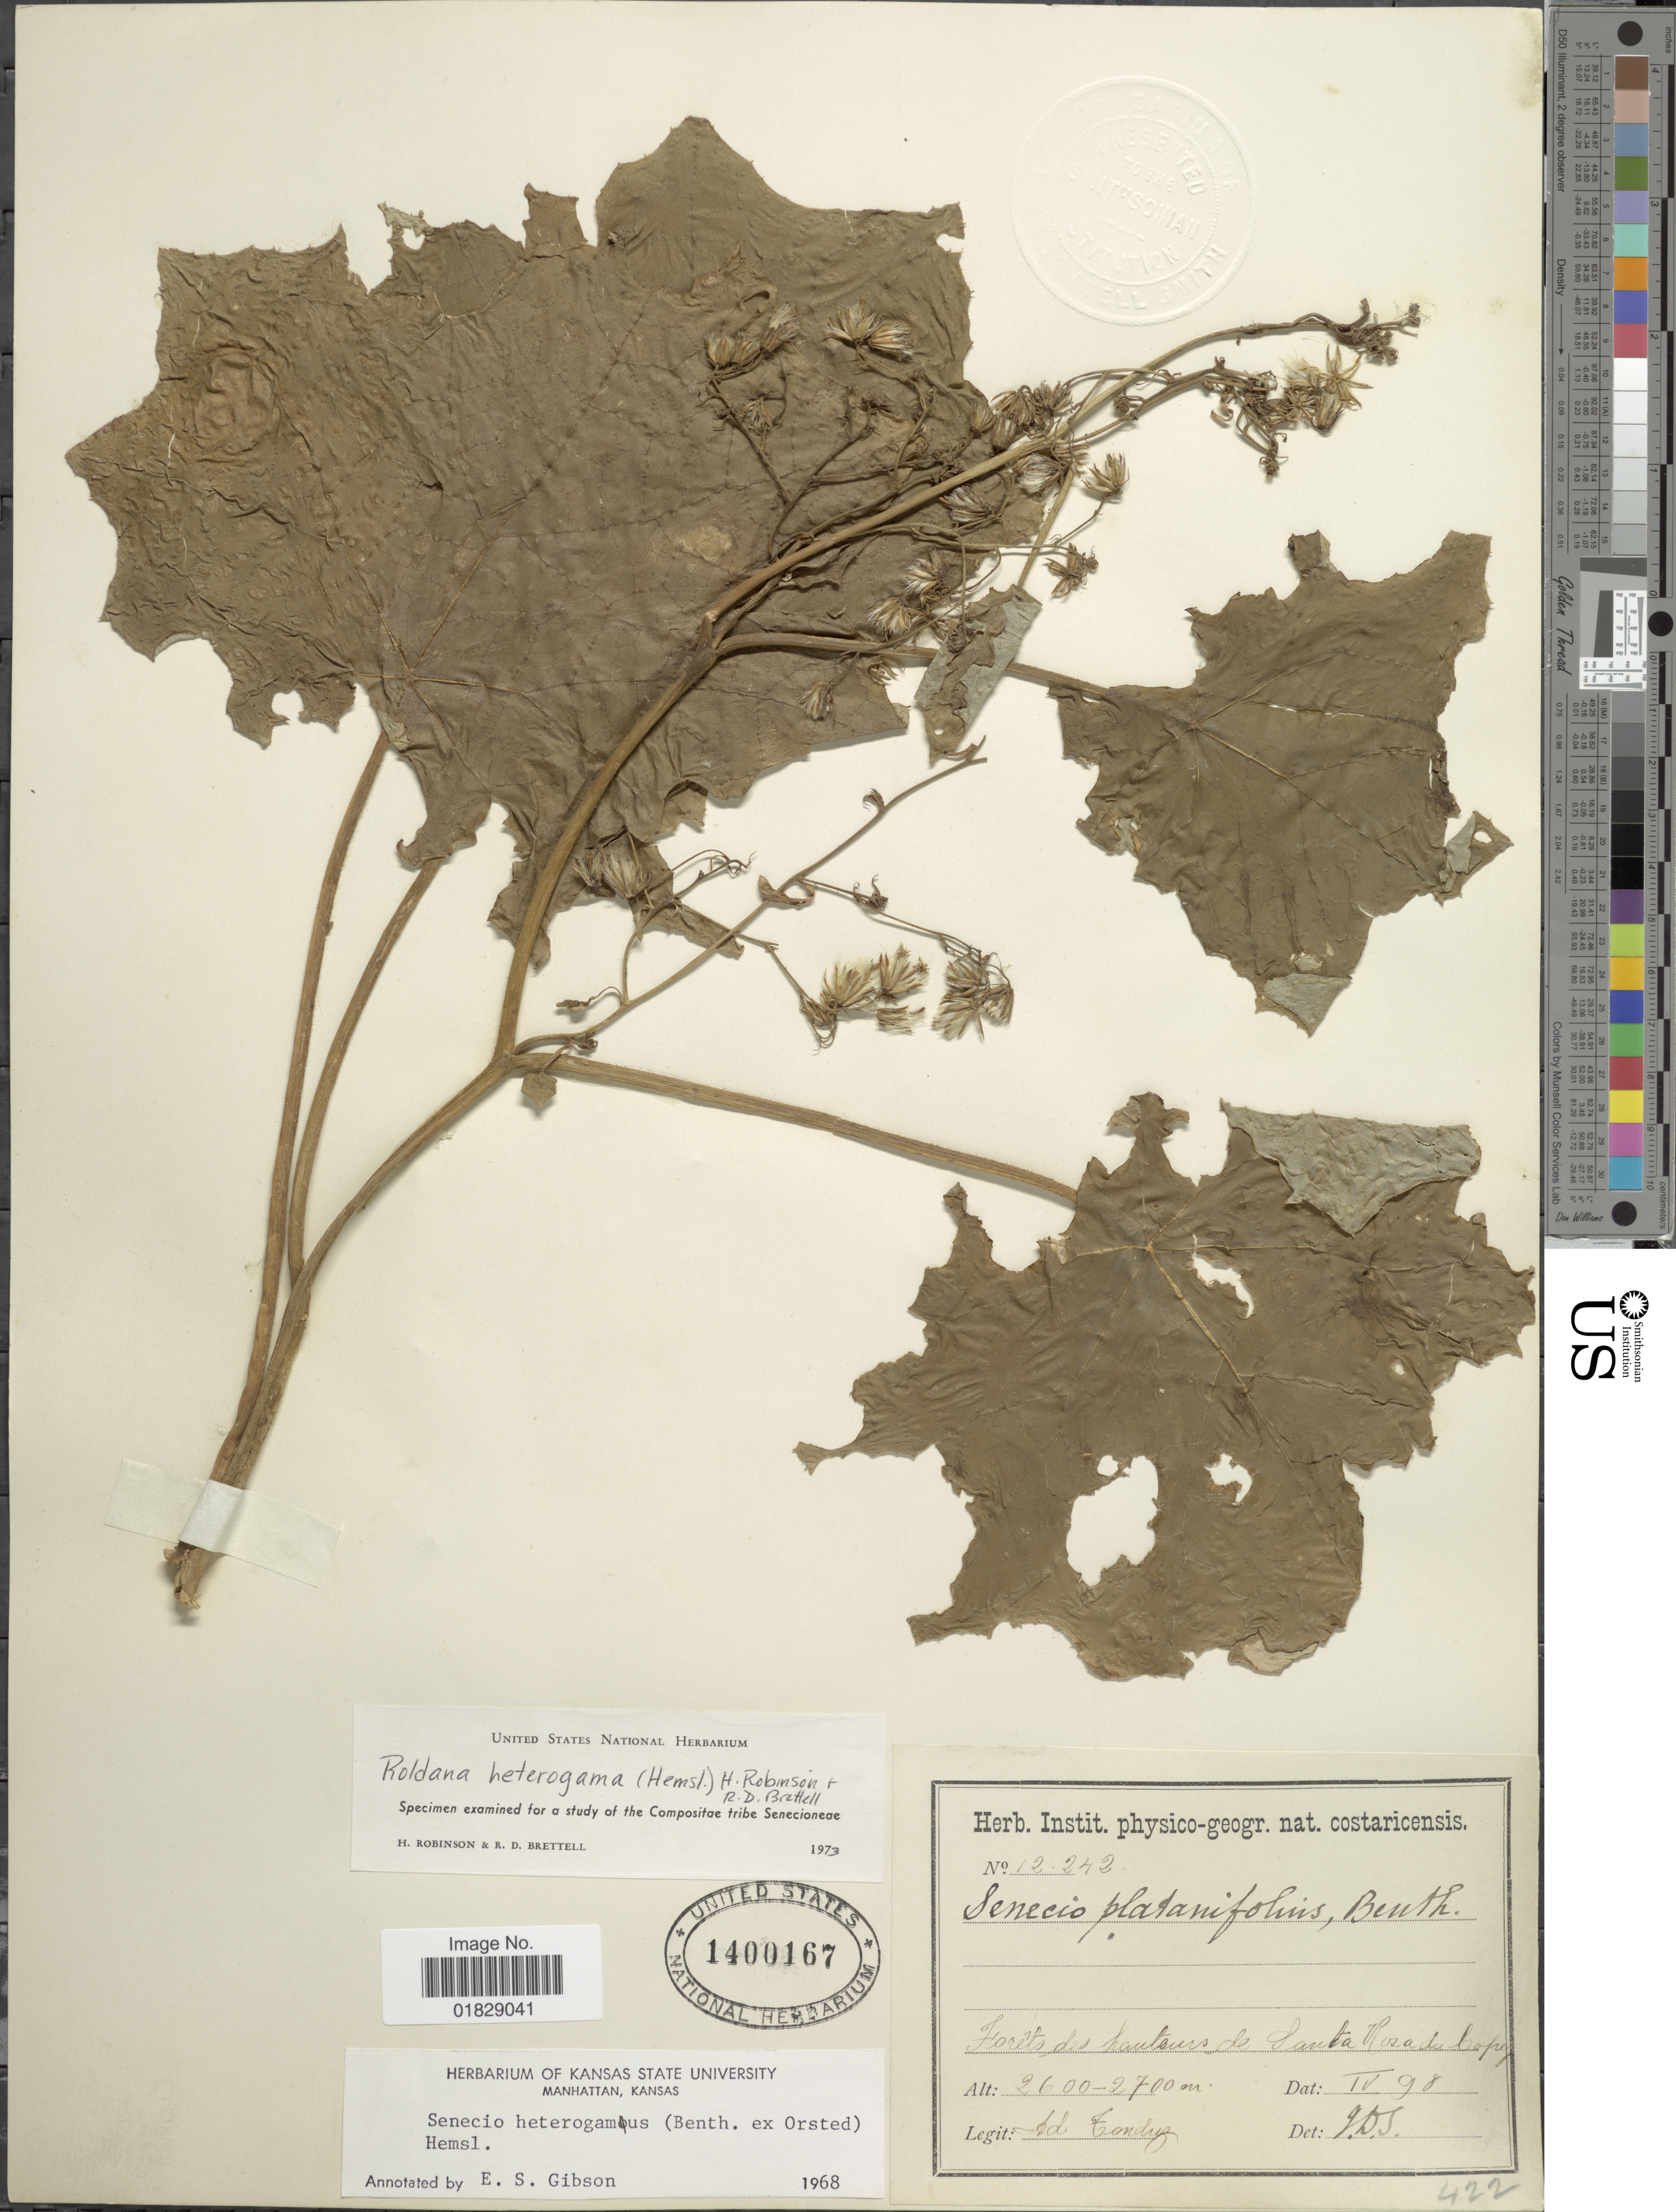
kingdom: Plantae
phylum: Tracheophyta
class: Magnoliopsida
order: Asterales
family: Asteraceae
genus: Roldana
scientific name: Roldana heterogama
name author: (Benth.) H. Rob. & Brettell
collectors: A. Tonduz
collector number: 12242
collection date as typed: Transcribed d/m/y: /4/98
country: Costa Rica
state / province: San José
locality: Forêts des hauteurs de Santa Rosa de Copey.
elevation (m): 2600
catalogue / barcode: US 1400167